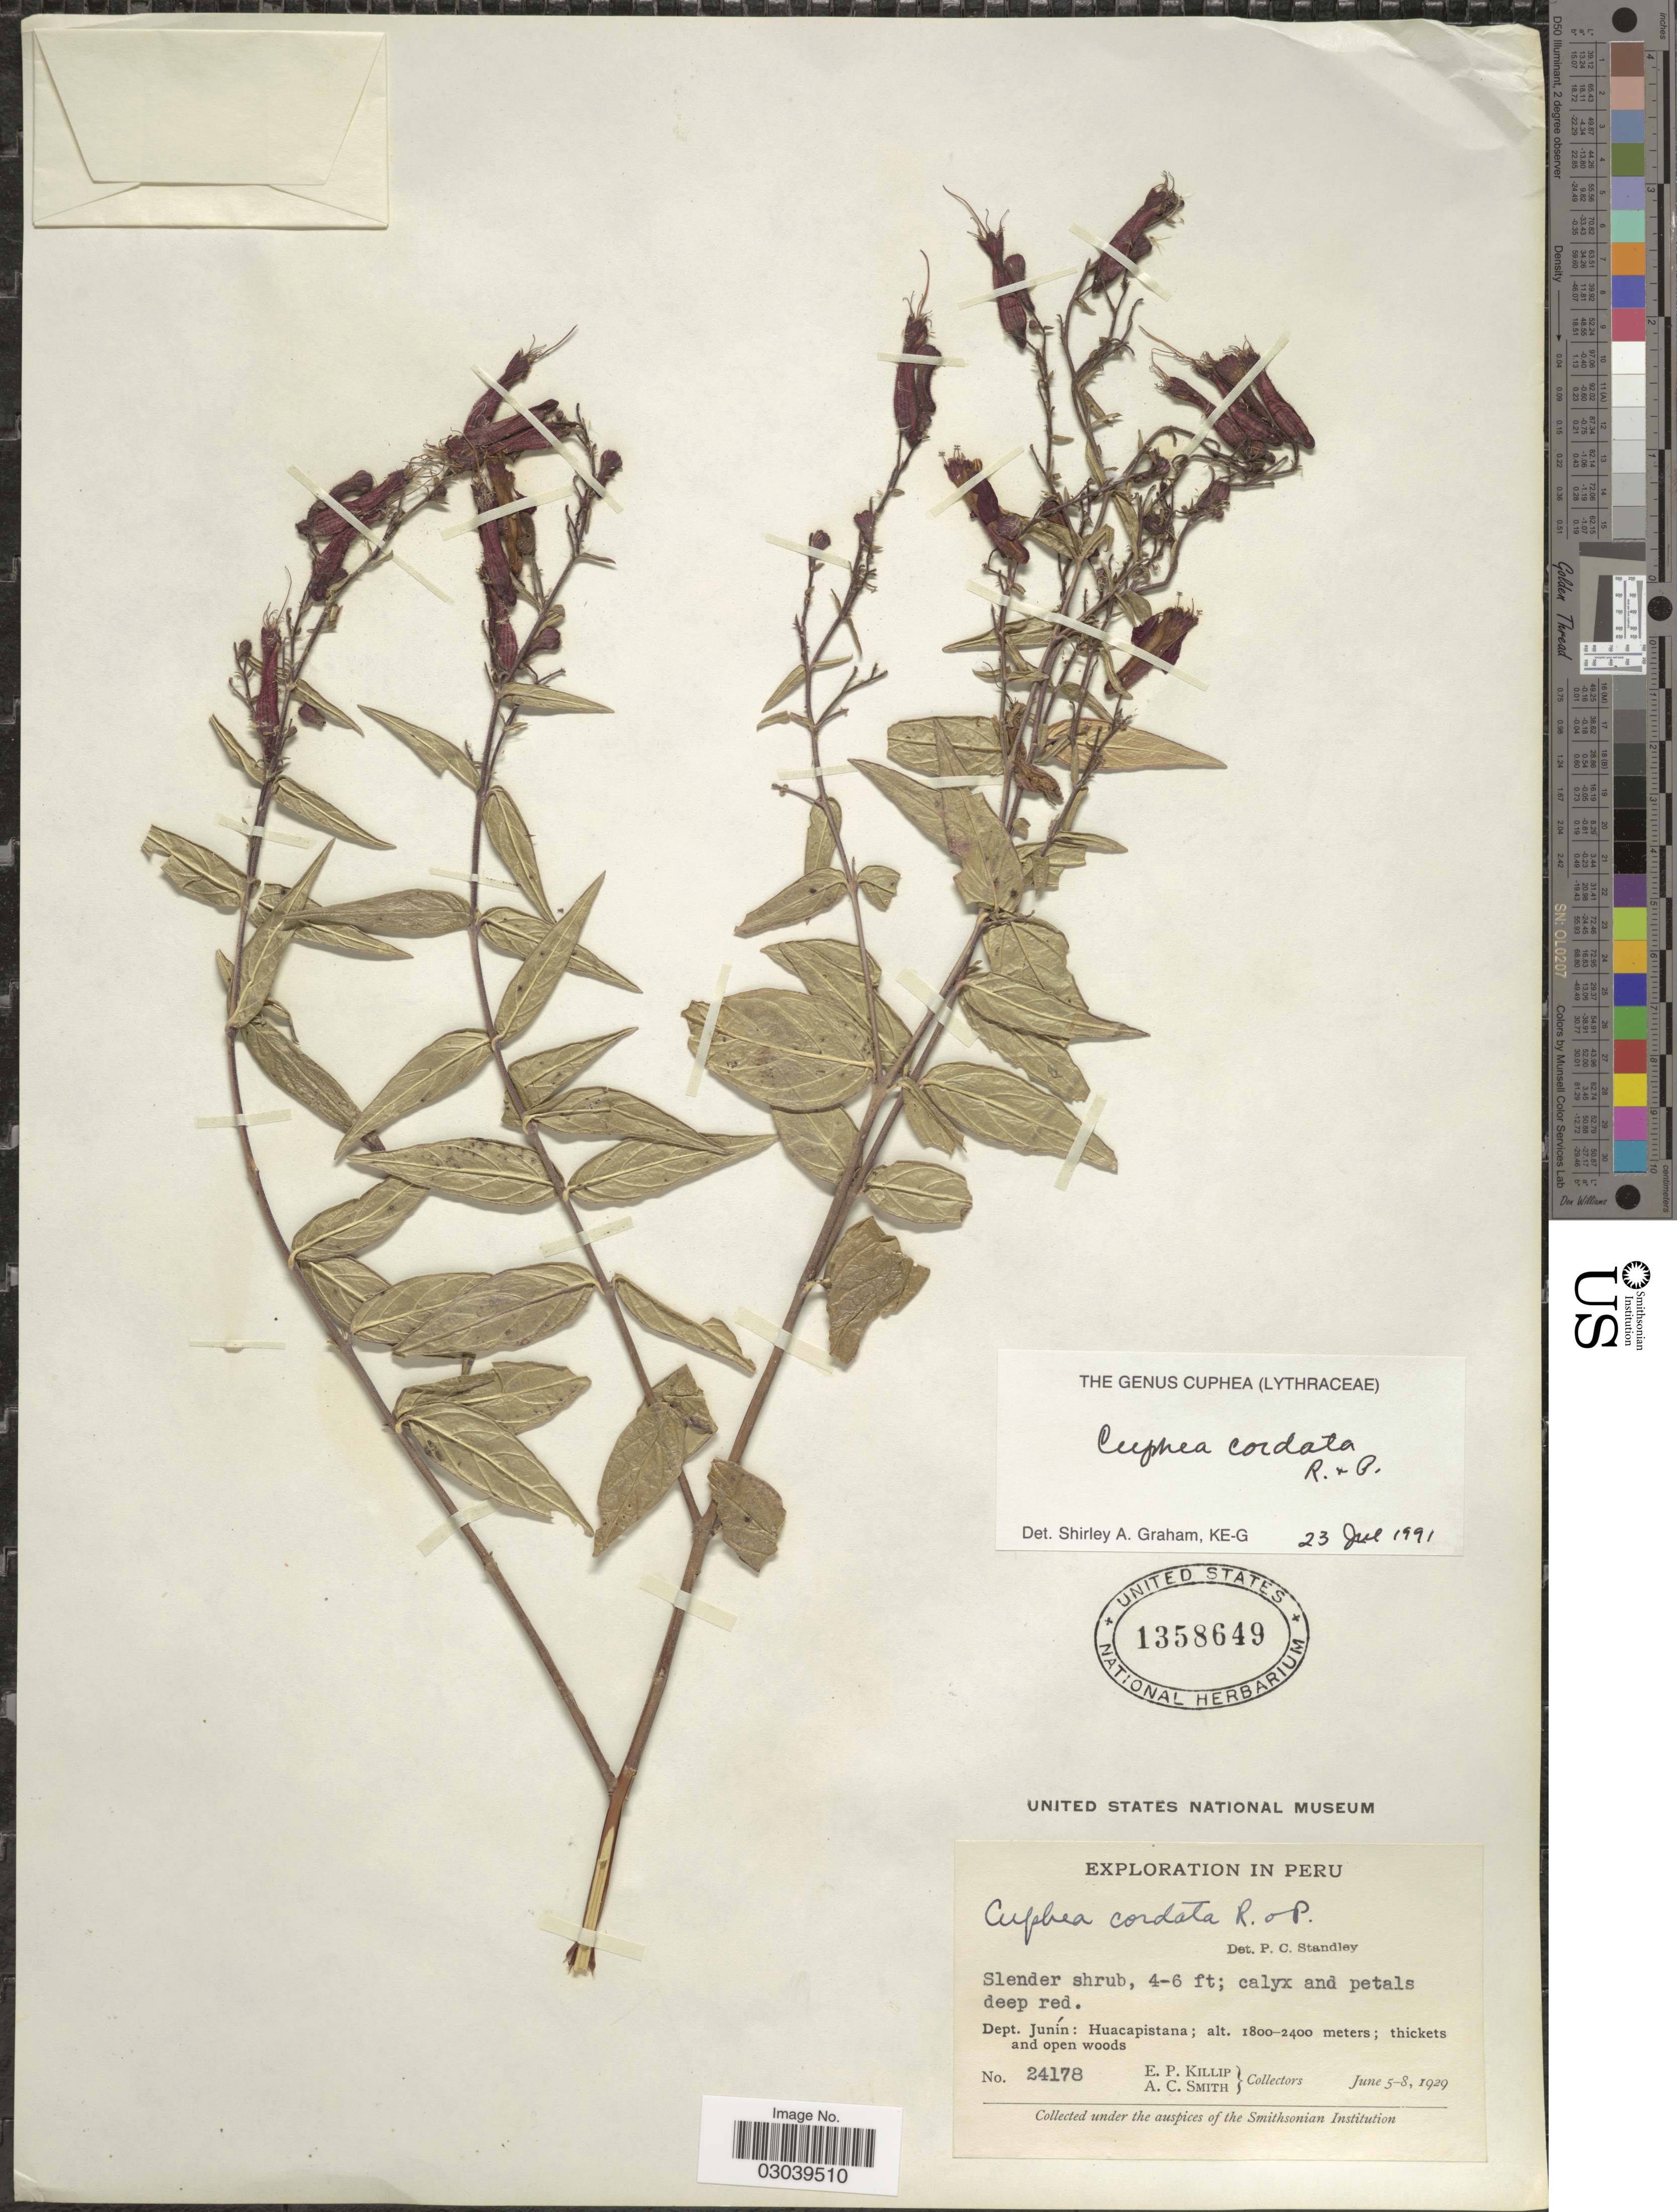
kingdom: Plantae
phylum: Tracheophyta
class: Magnoliopsida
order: Myrtales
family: Lythraceae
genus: Cuphea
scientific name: Cuphea cordata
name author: Ruiz & Pav.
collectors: E. P. Killip & A. C. Smith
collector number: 24178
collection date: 1929-06-05/1929-06-08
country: Peru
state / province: Junín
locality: Dept. Junín: Huacapistana.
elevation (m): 1800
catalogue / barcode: US 1358649